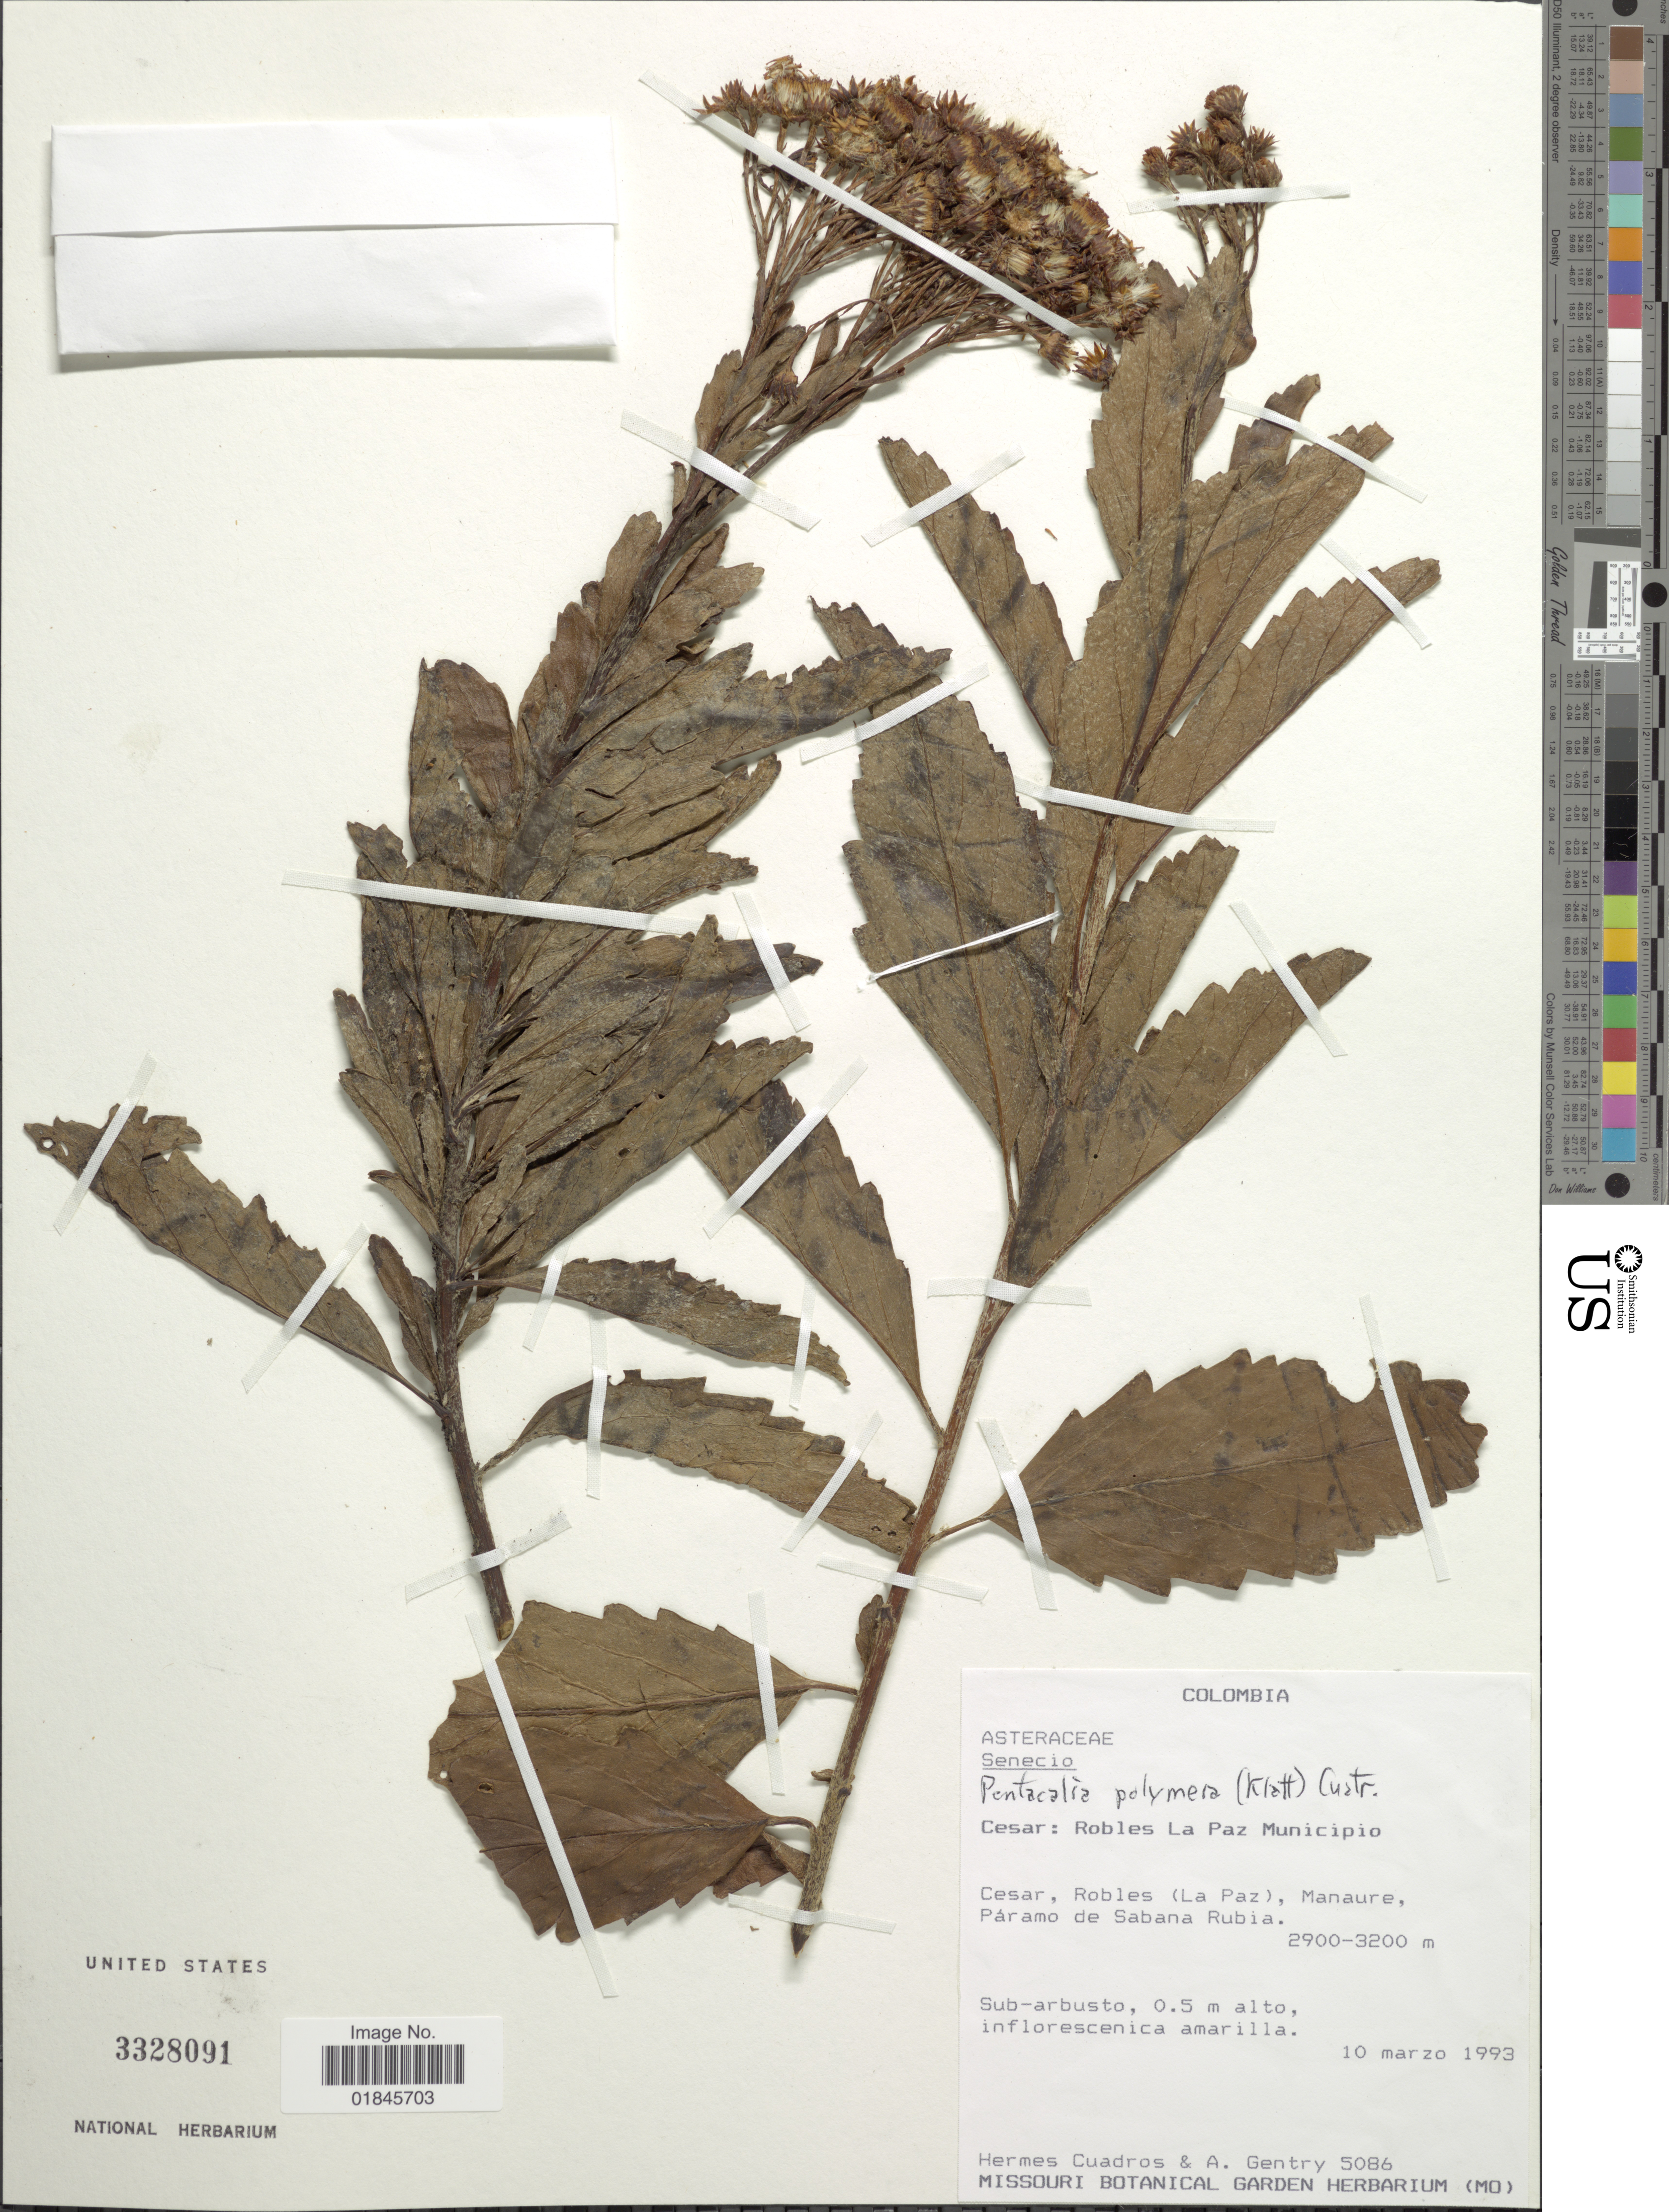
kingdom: Plantae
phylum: Tracheophyta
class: Magnoliopsida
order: Asterales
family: Asteraceae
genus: Pentacalia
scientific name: Pentacalia polymera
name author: (Klatt) Cuatrec.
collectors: H. Cuadros & A. H. Gentry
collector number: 5086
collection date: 1993-03-10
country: Colombia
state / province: Cesar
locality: Cesar: Robles La Paz Municipio. Cesar, Robles (La Paz), Manaure, Páramo de Sabana Rubia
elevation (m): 2900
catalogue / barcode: US 3328091